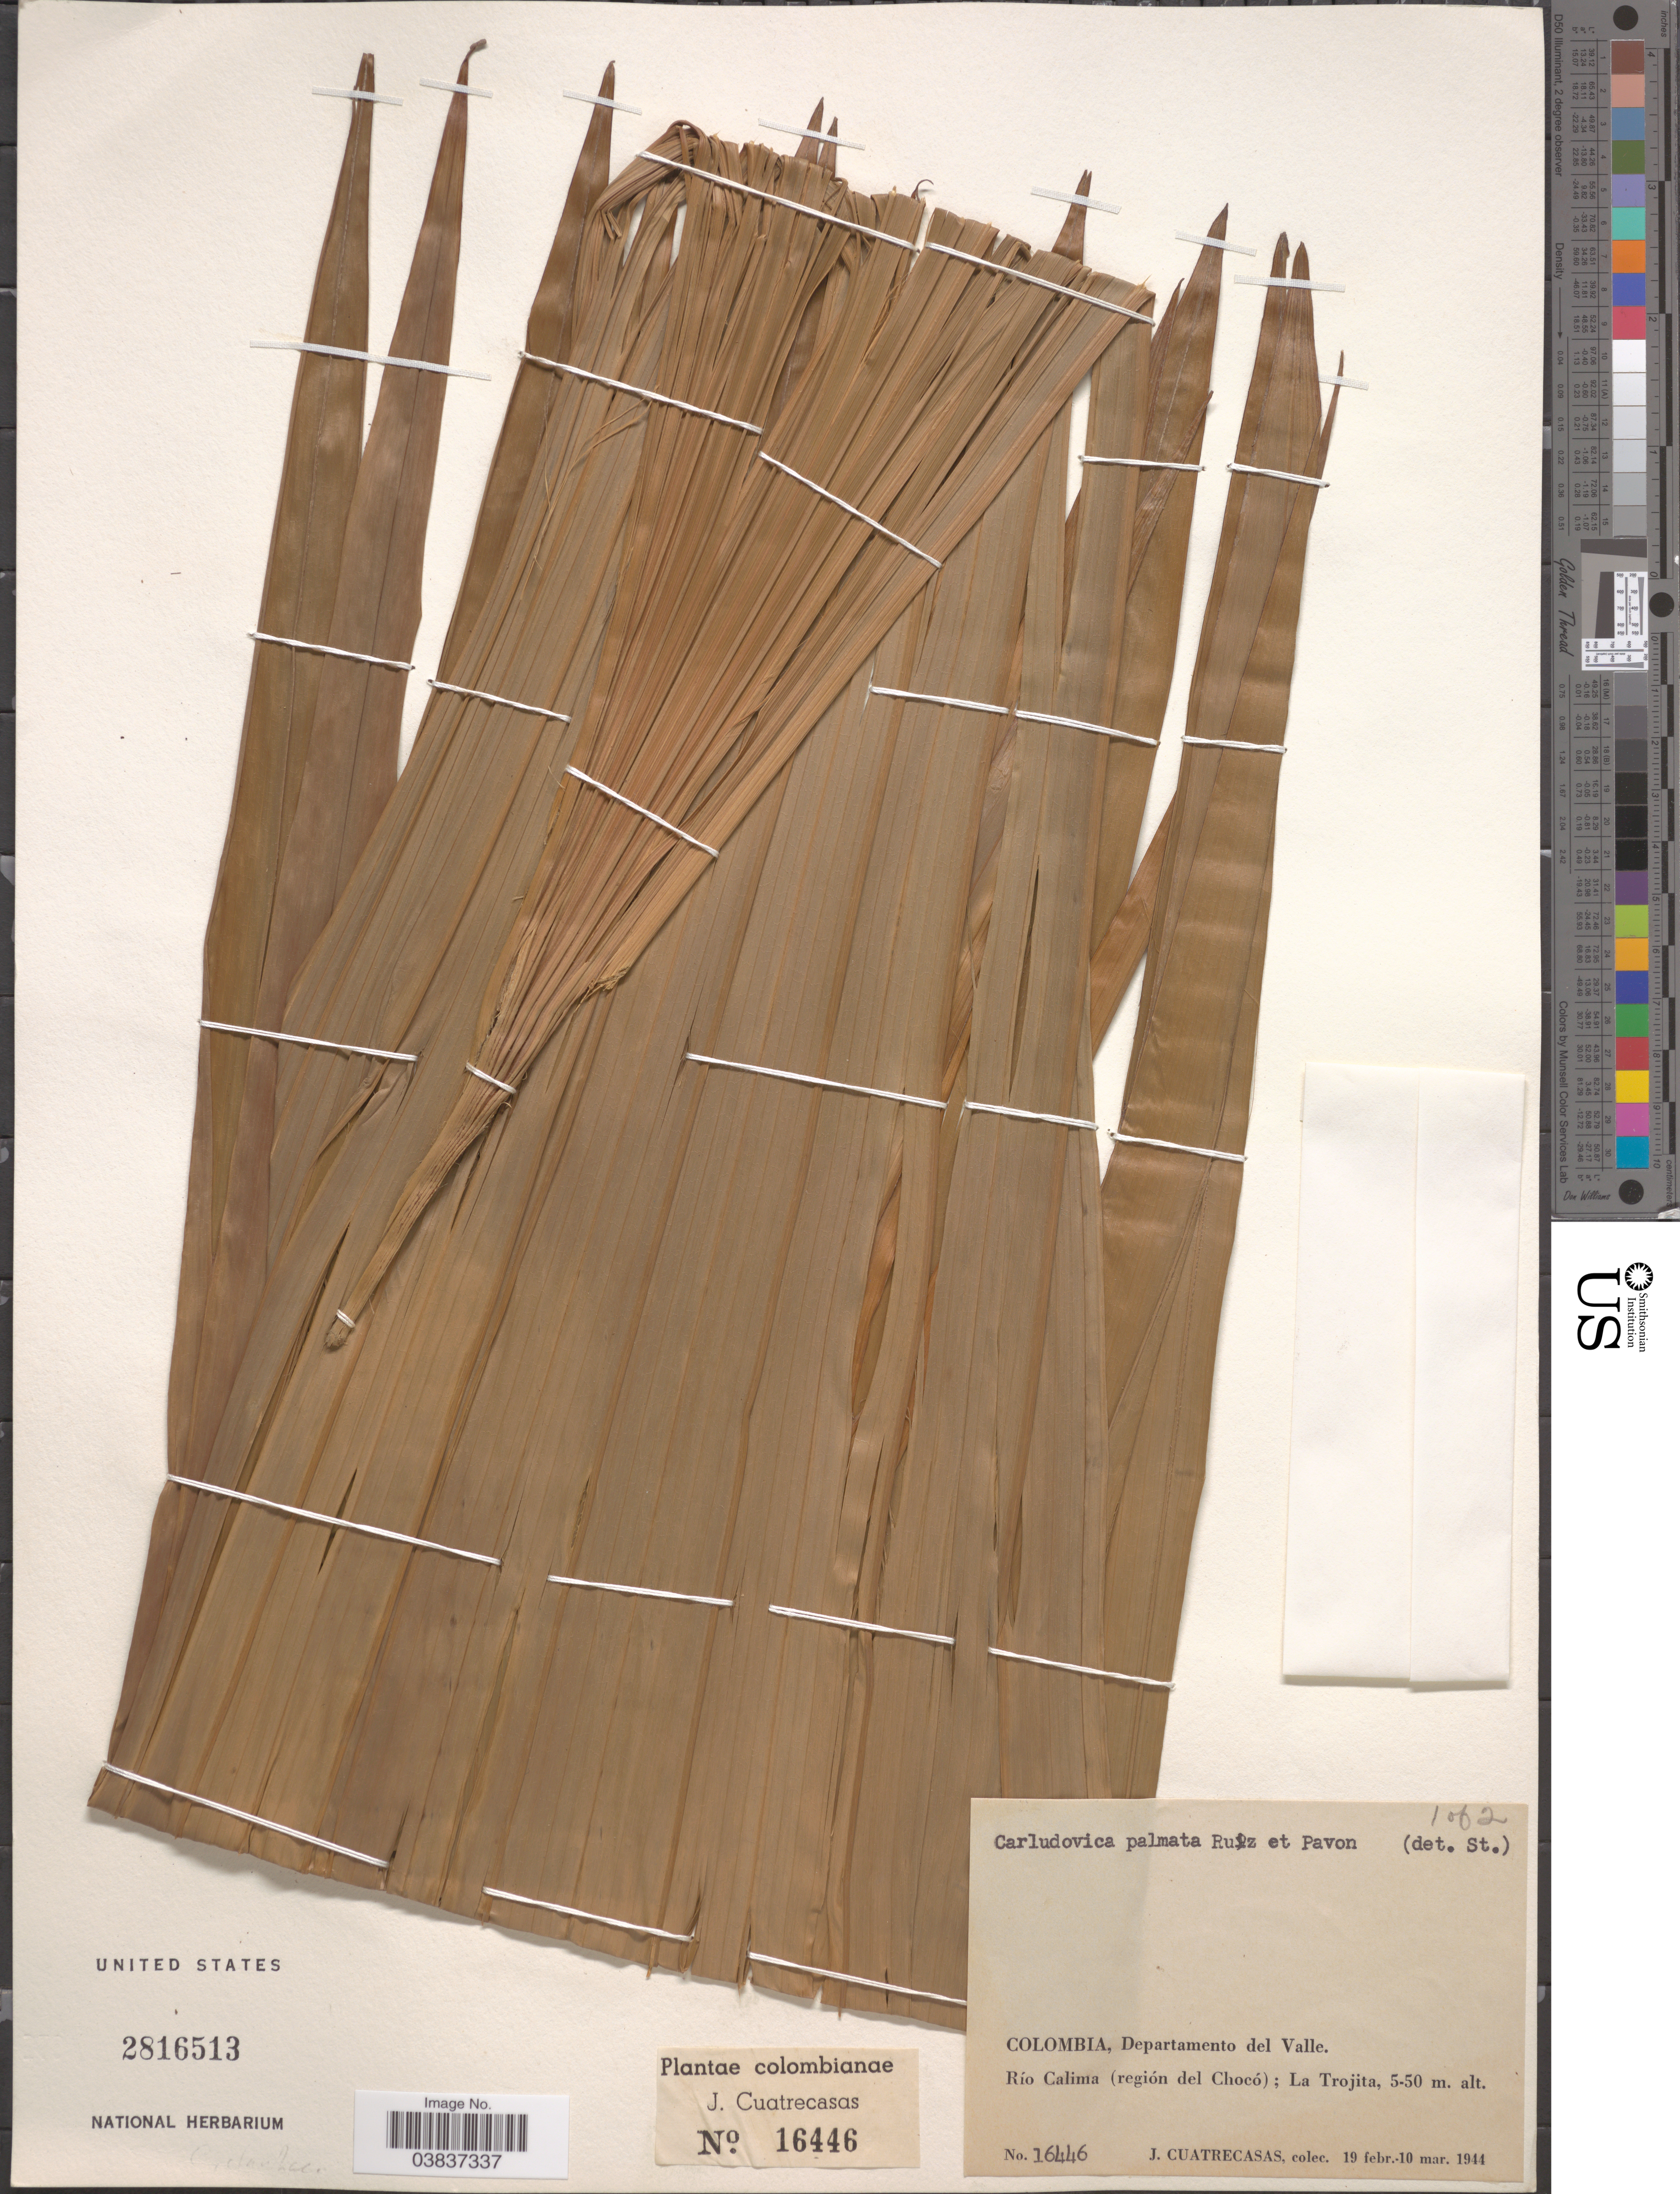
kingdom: Plantae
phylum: Tracheophyta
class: Liliopsida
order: Pandanales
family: Cyclanthaceae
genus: Carludovica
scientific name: Carludovica palmata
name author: Ruiz & Pav.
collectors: J. Cuatrecasas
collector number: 16446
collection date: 1944-02-19/1944-03-10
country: Colombia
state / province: Valle del Cauca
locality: Departamento del Valle. Río Calima (región del Chocó); La Trojita.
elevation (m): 5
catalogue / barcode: US 2816513